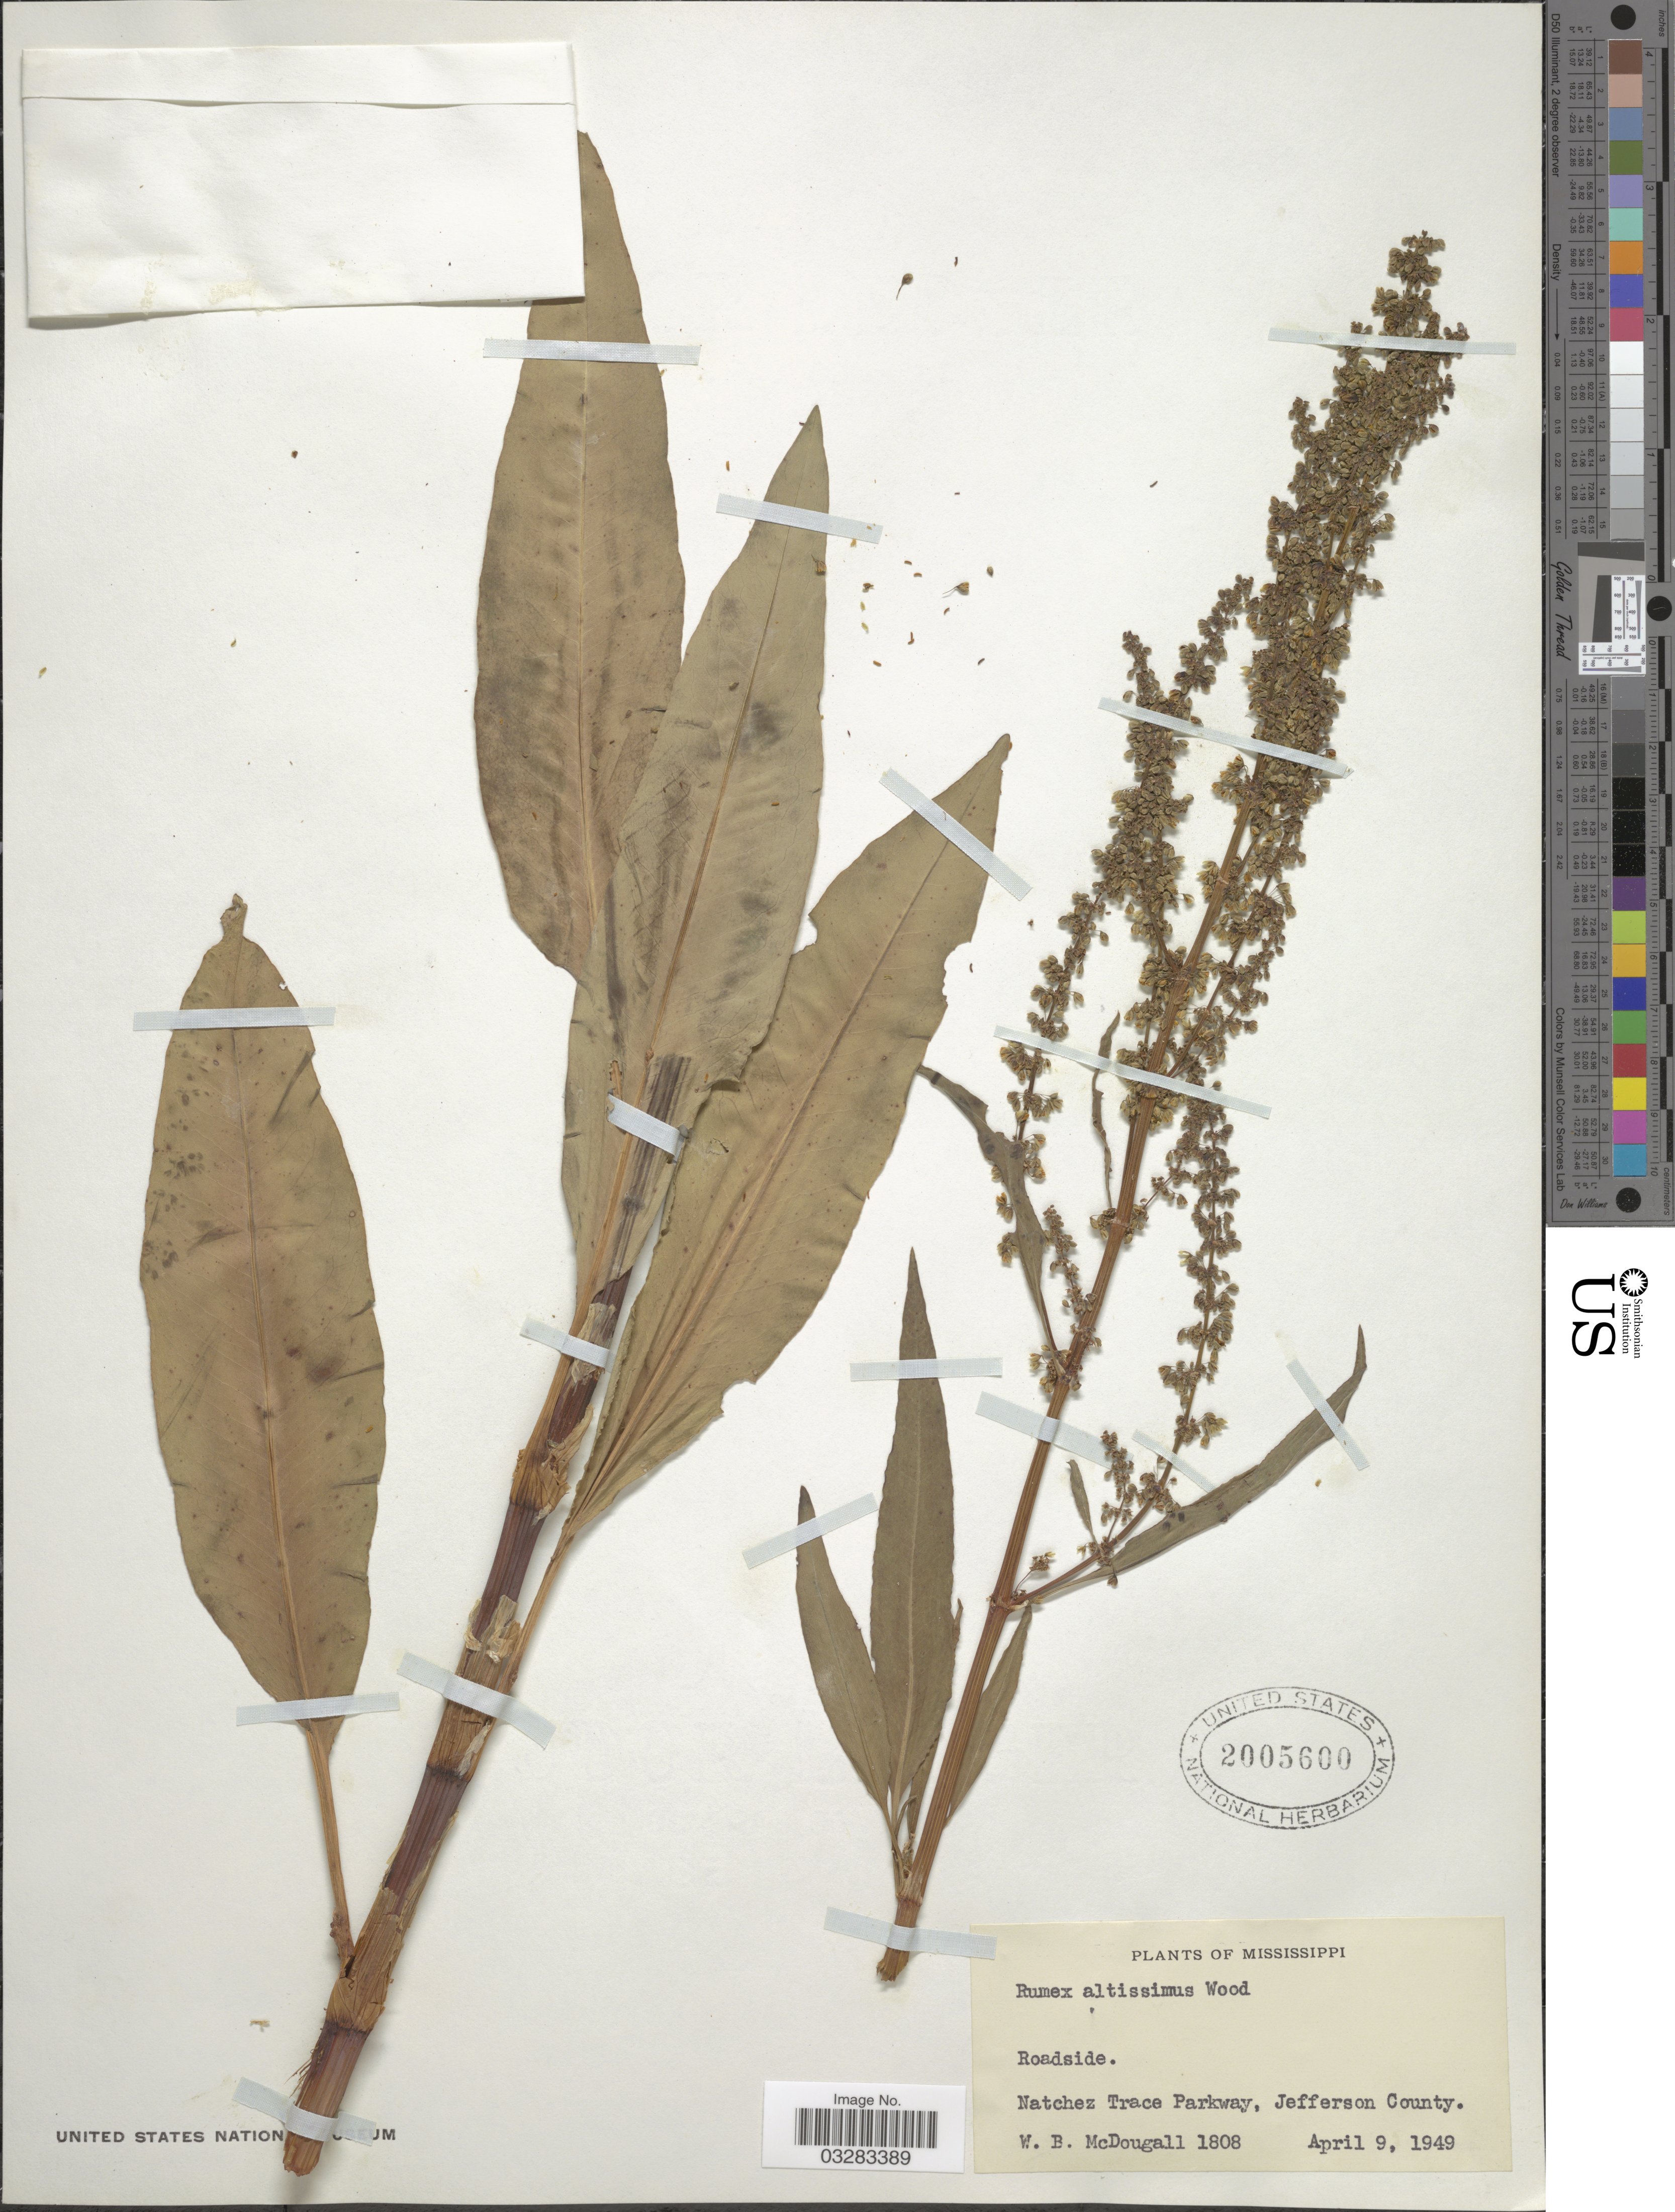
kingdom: Plantae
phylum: Tracheophyta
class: Magnoliopsida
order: Caryophyllales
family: Polygonaceae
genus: Rumex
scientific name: Rumex altissimus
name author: Alph. Wood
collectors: W. B. McDougal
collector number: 1808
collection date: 1949-04-09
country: United States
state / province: Mississippi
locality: Natchez Trace Parkway, Jefferson County.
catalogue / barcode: US 2005600